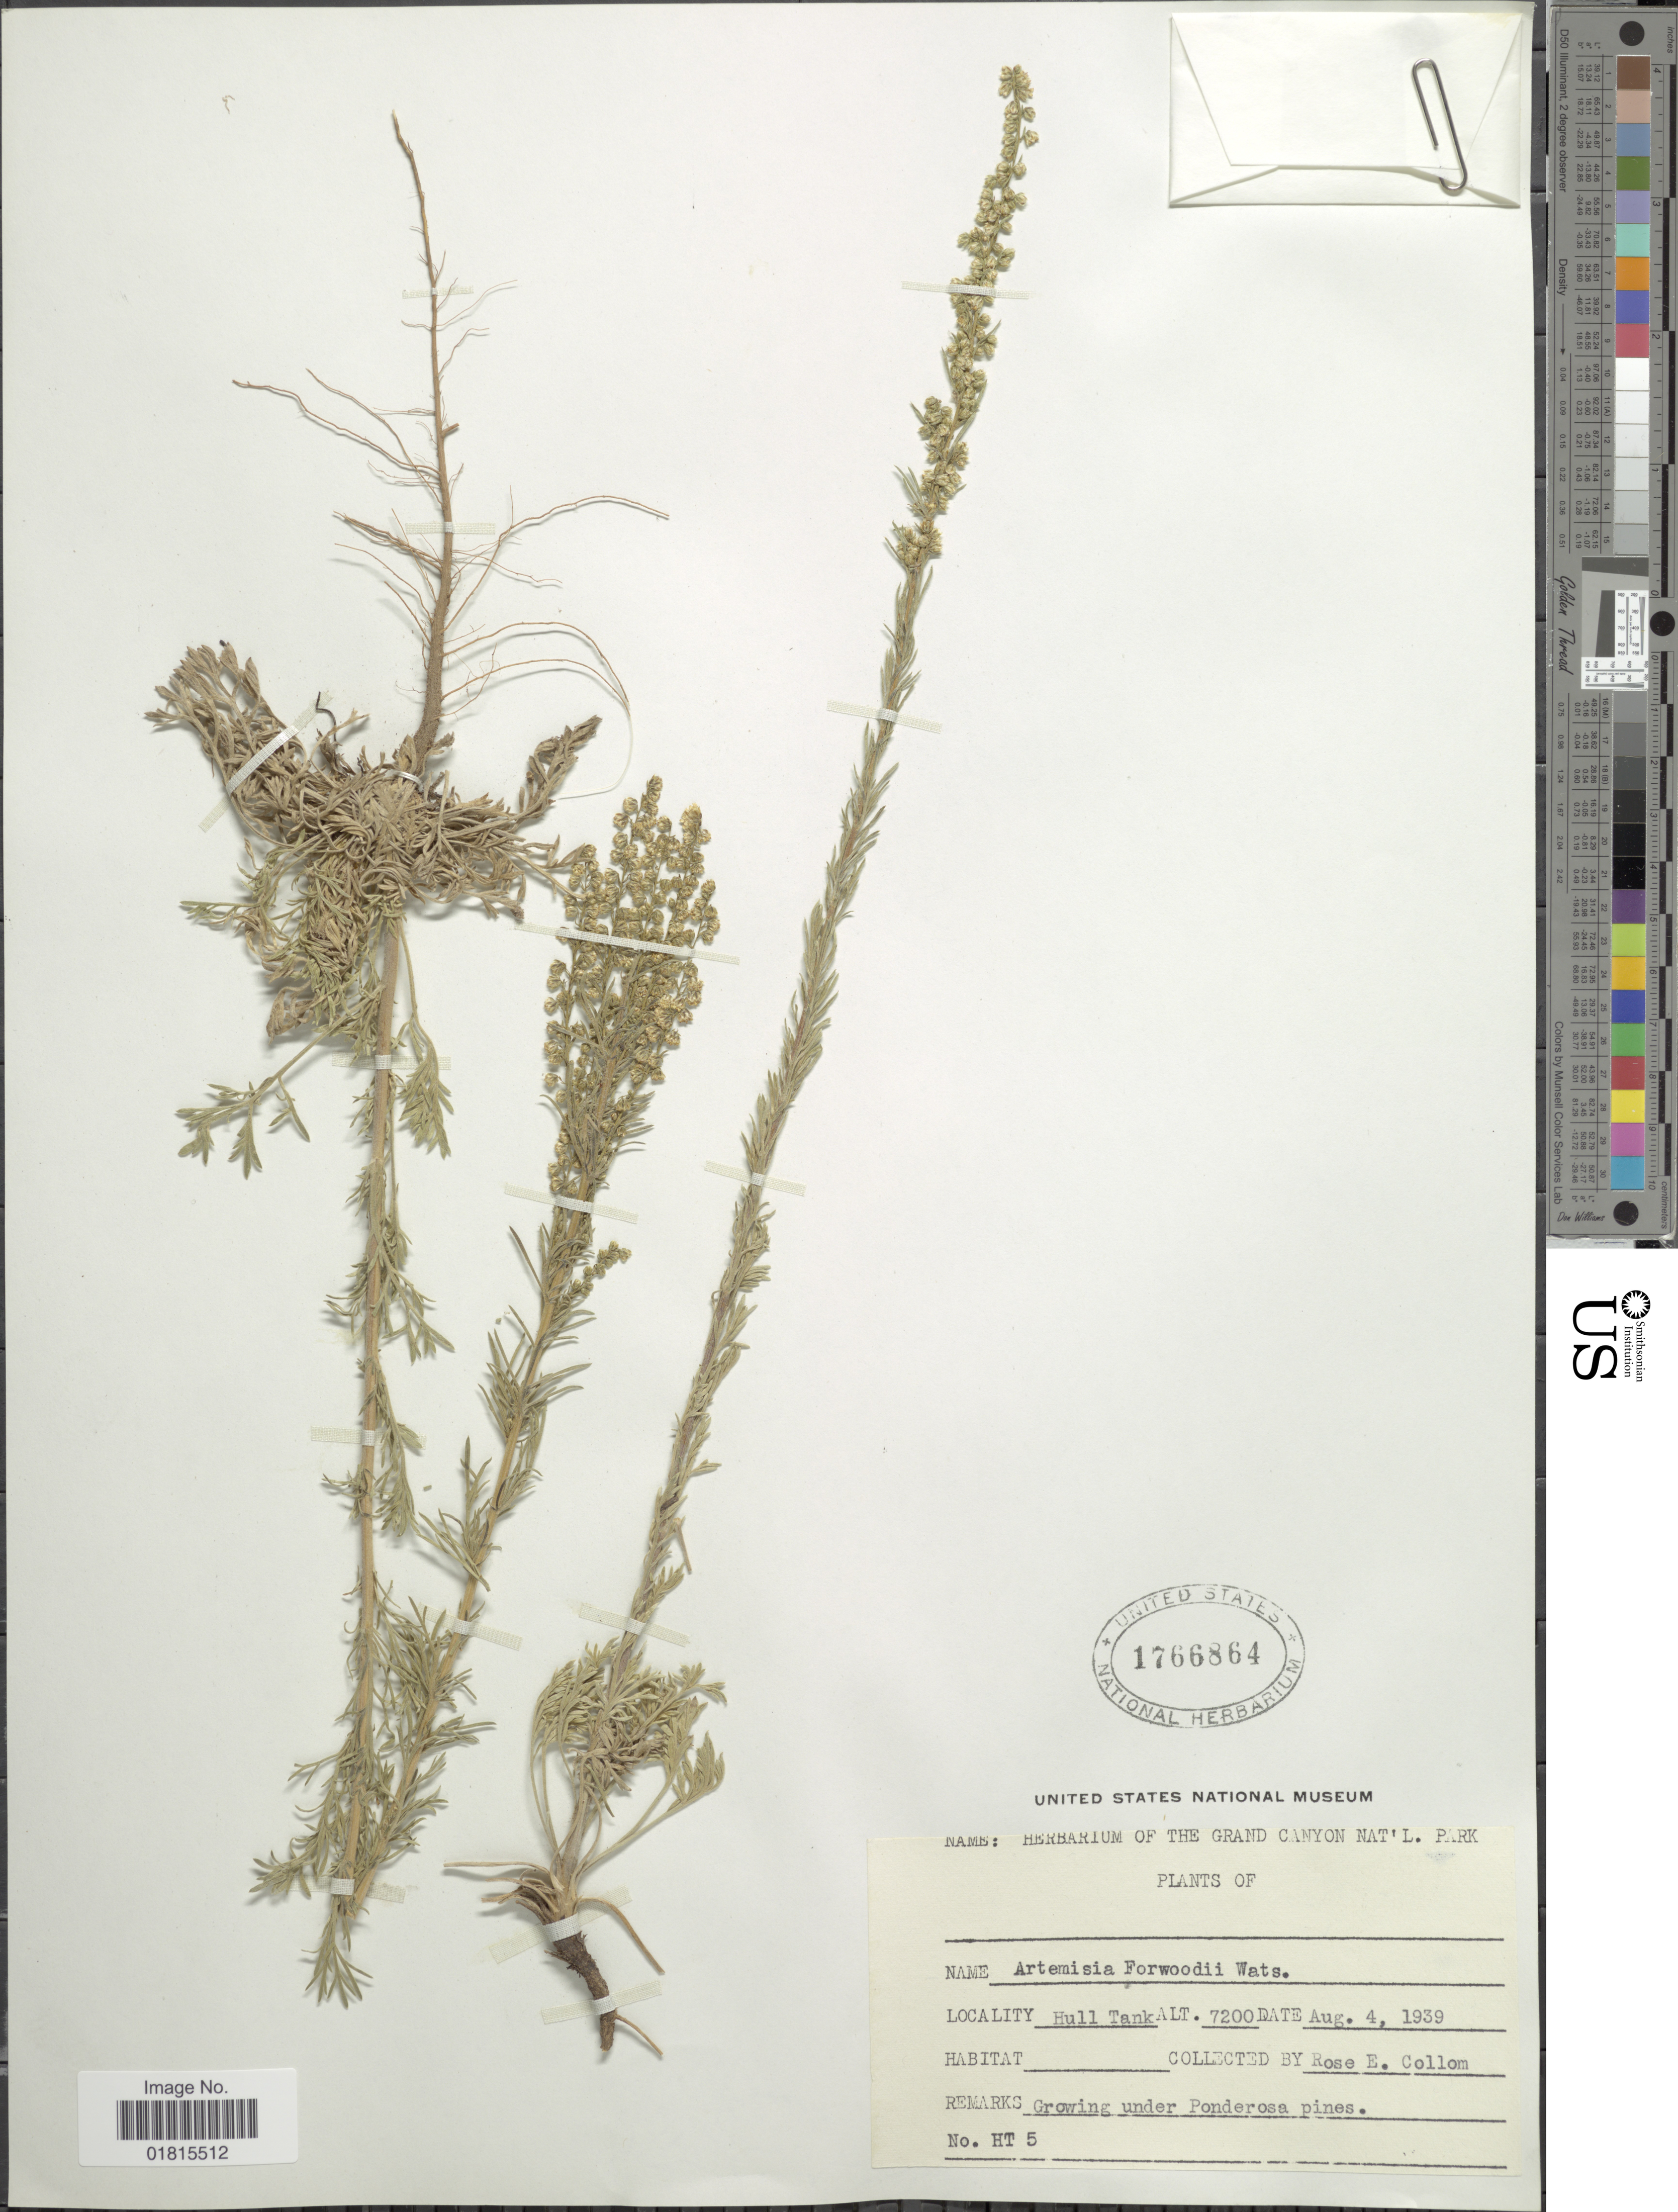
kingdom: Plantae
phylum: Tracheophyta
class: Magnoliopsida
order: Asterales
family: Asteraceae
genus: Artemisia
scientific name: Artemisia forwoodii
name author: S. Watson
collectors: R. E. Collom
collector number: HT 5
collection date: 1939-08-04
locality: Hull Tank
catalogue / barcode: US 1766864